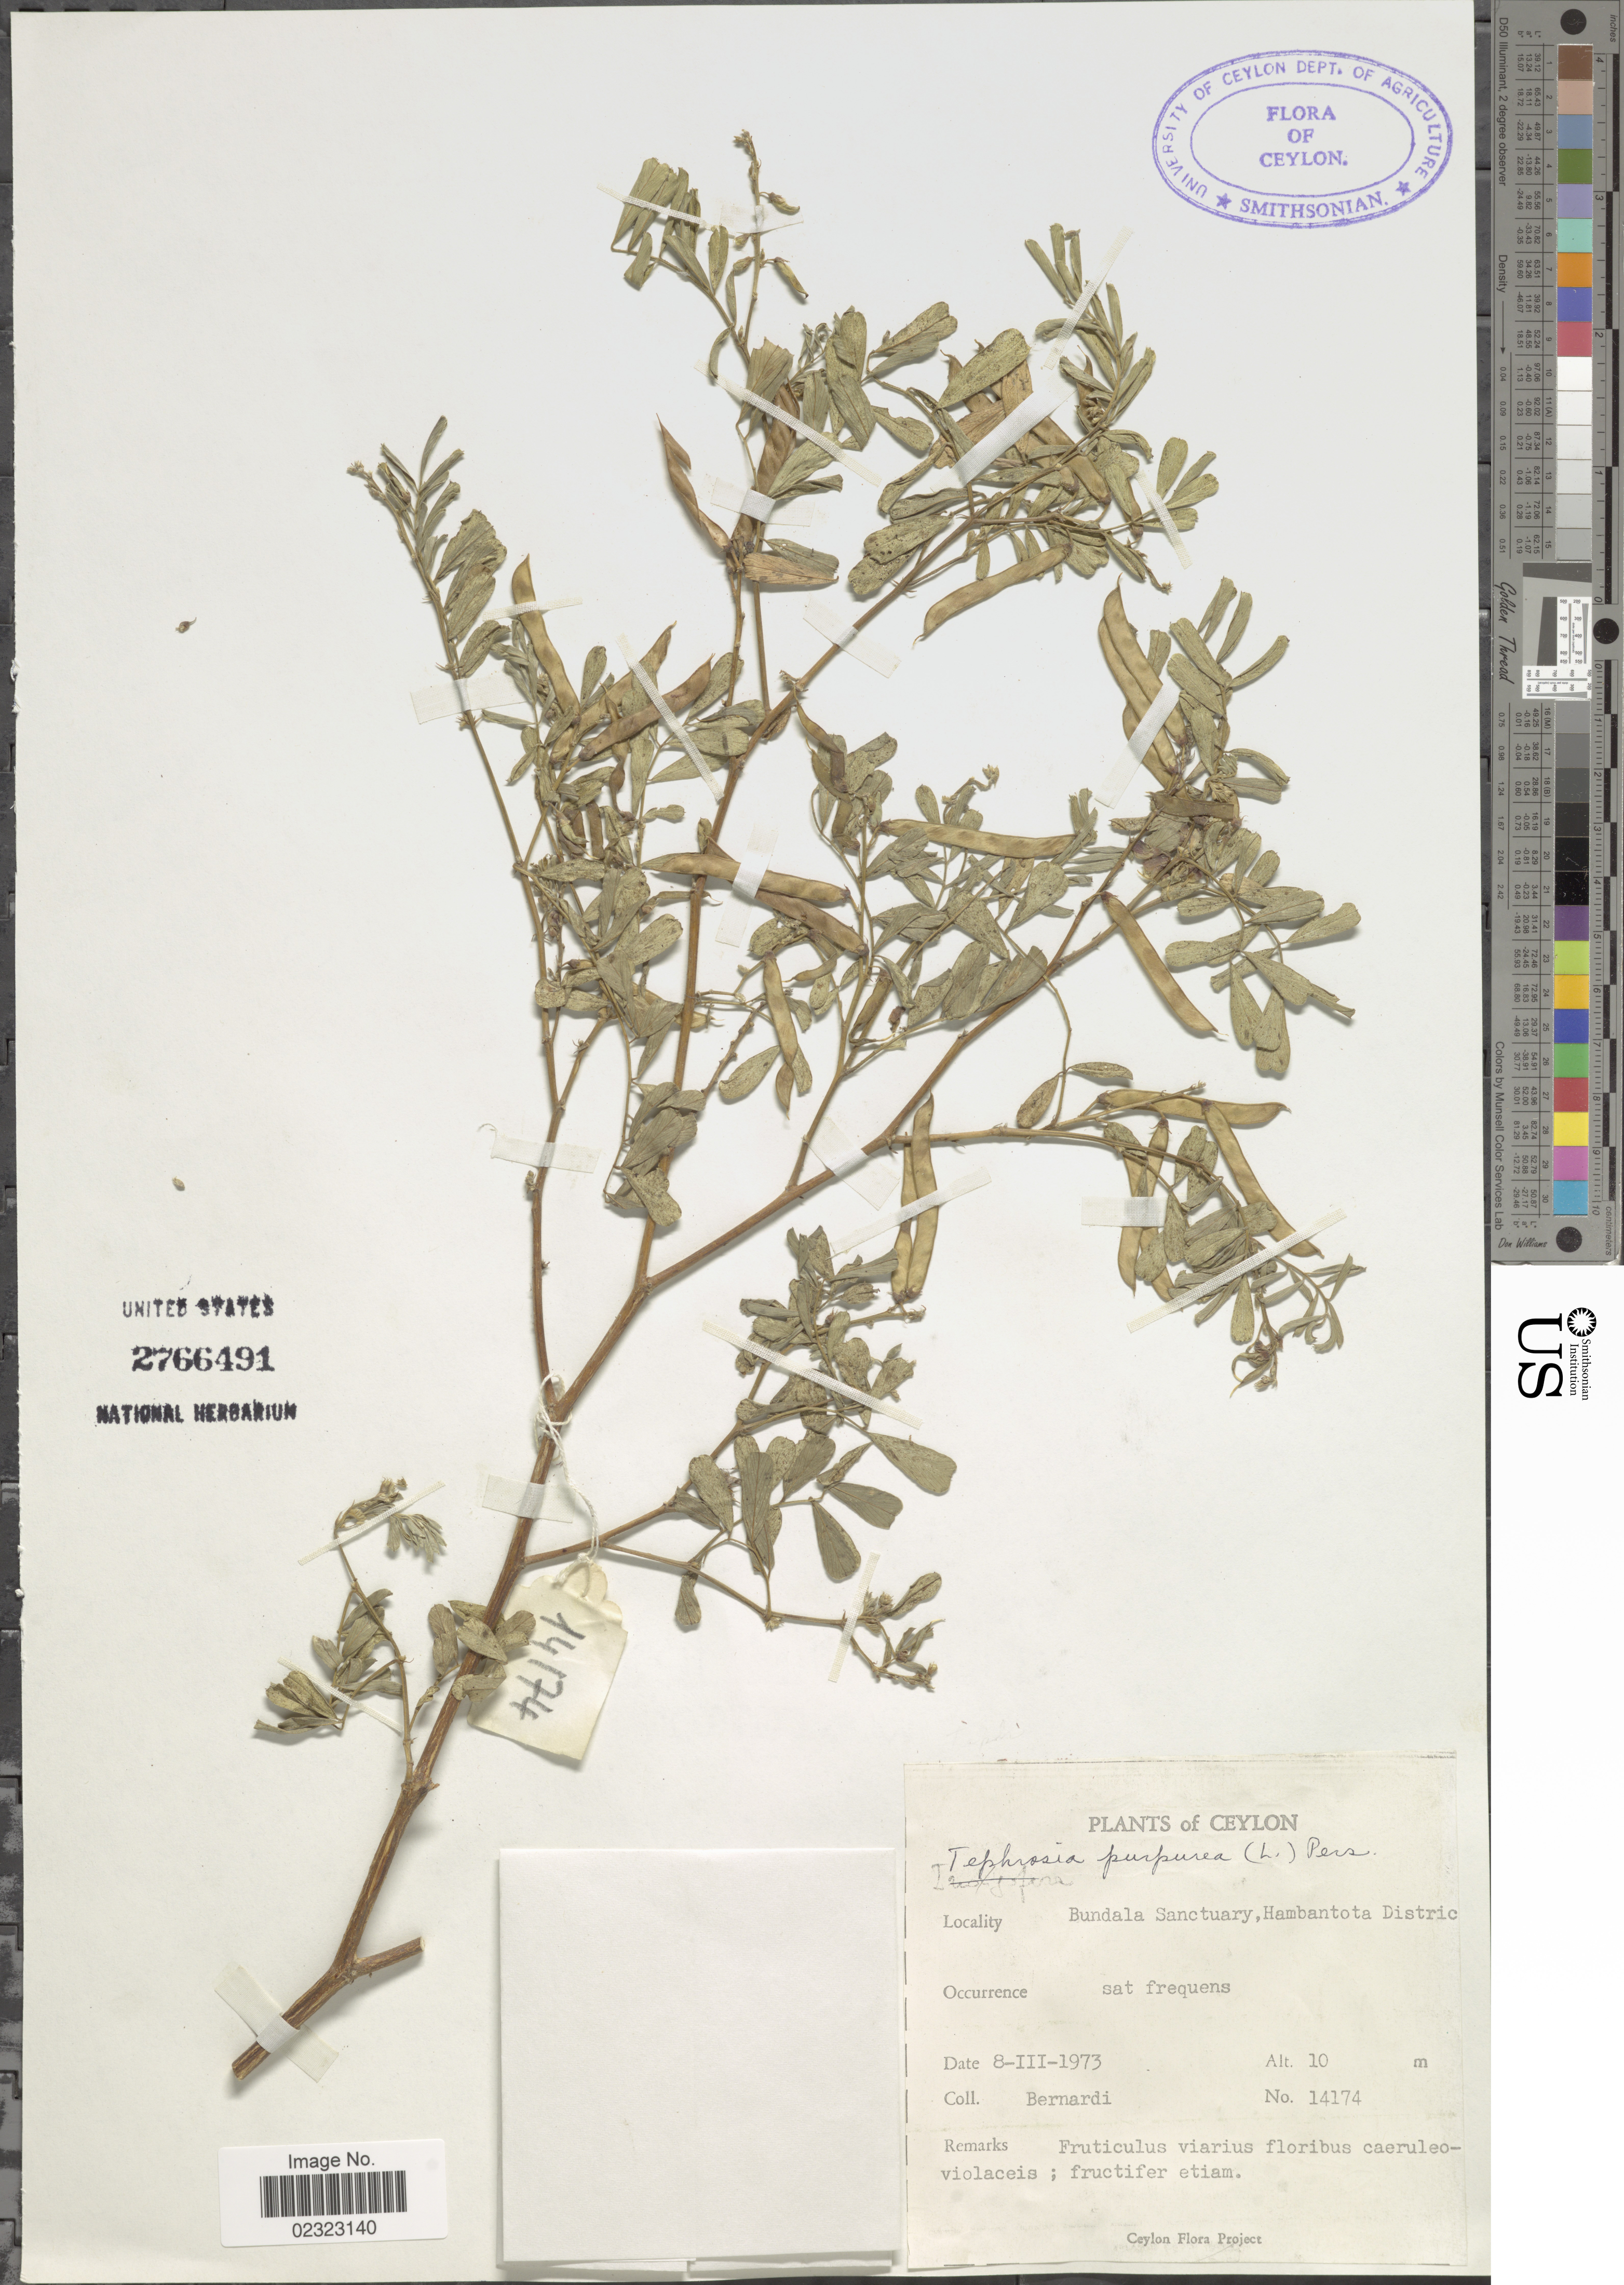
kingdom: Plantae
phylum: Tracheophyta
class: Magnoliopsida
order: Fabales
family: Fabaceae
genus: Tephrosia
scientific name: Tephrosia purpurea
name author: (L.) Pers.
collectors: Bernardi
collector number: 14174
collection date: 1973-03-08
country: Sri Lanka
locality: Ceylon. Bundala Sanctuary, Hambantota District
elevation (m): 10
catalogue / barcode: US 2766491